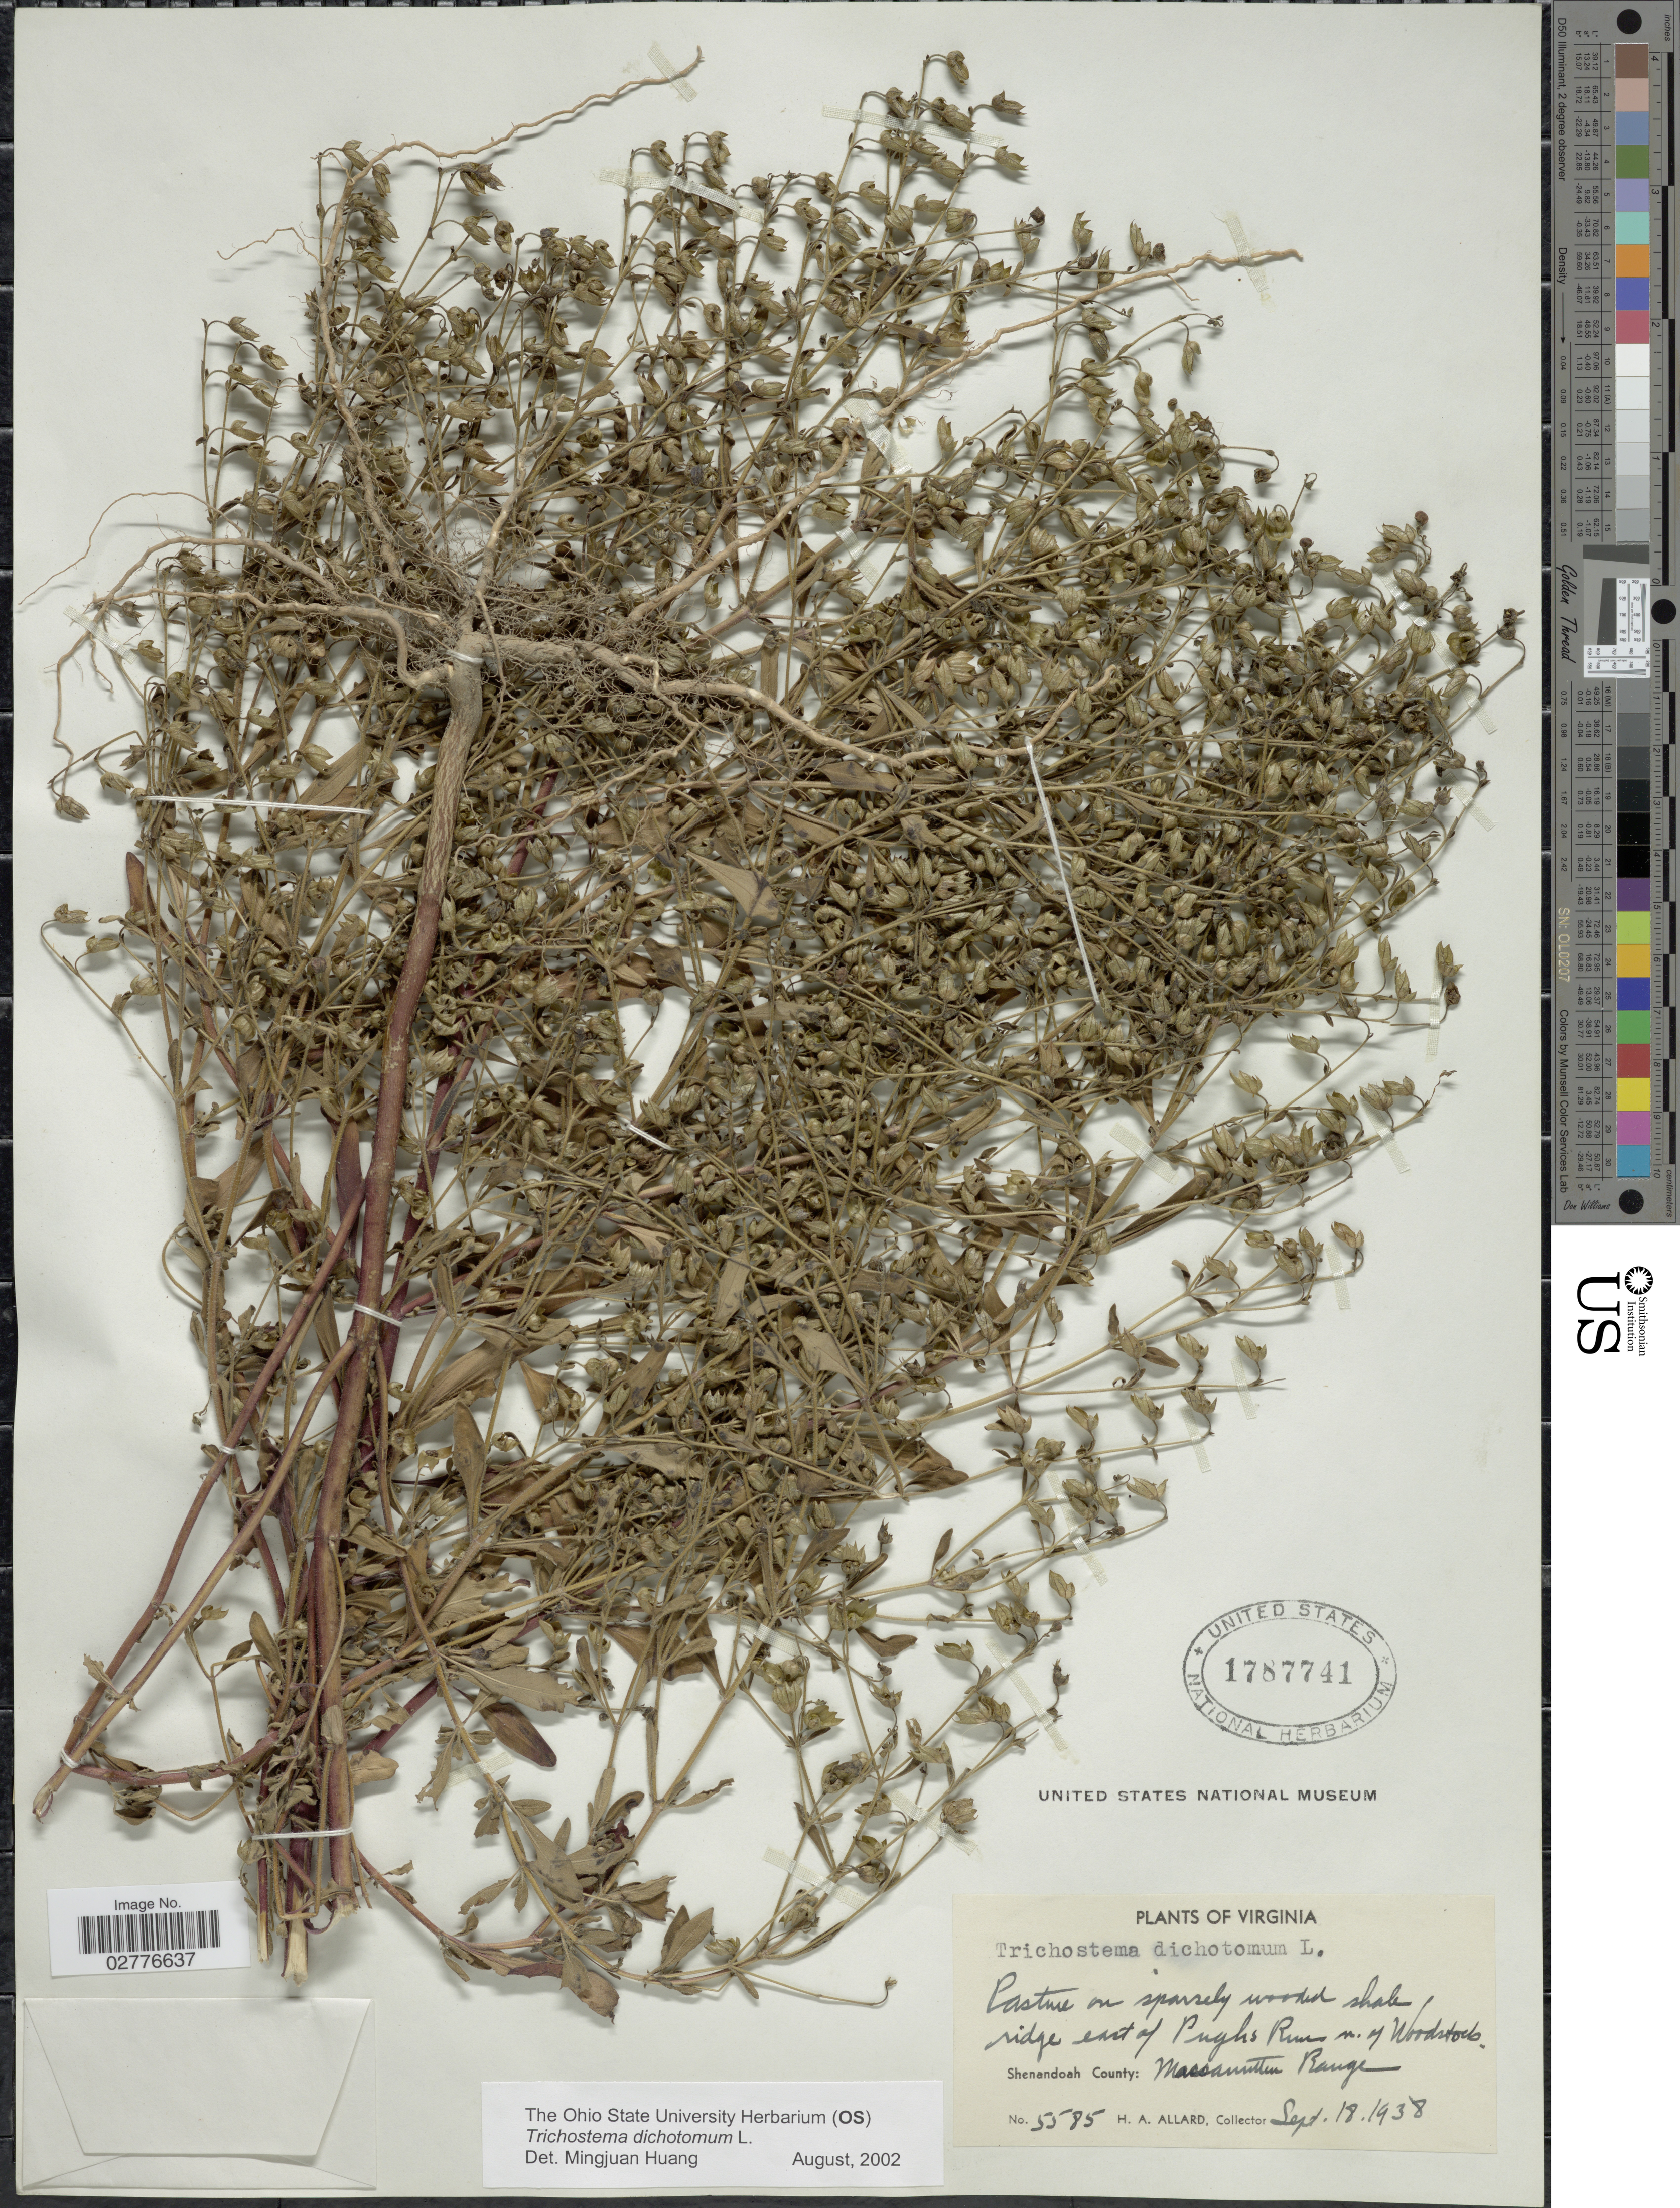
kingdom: Plantae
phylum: Tracheophyta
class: Magnoliopsida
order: Lamiales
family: Lamiaceae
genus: Trichostema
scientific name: Trichostema dichotomum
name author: L.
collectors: H. A. Allard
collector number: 5585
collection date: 1938-09-18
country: United States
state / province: Virginia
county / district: Shenandoah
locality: Pasture on sparsely wooded shale ridge east of Pughs Run n. of Woodstock. Shenandoah County: Massanutten Range.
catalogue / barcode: US 1787741